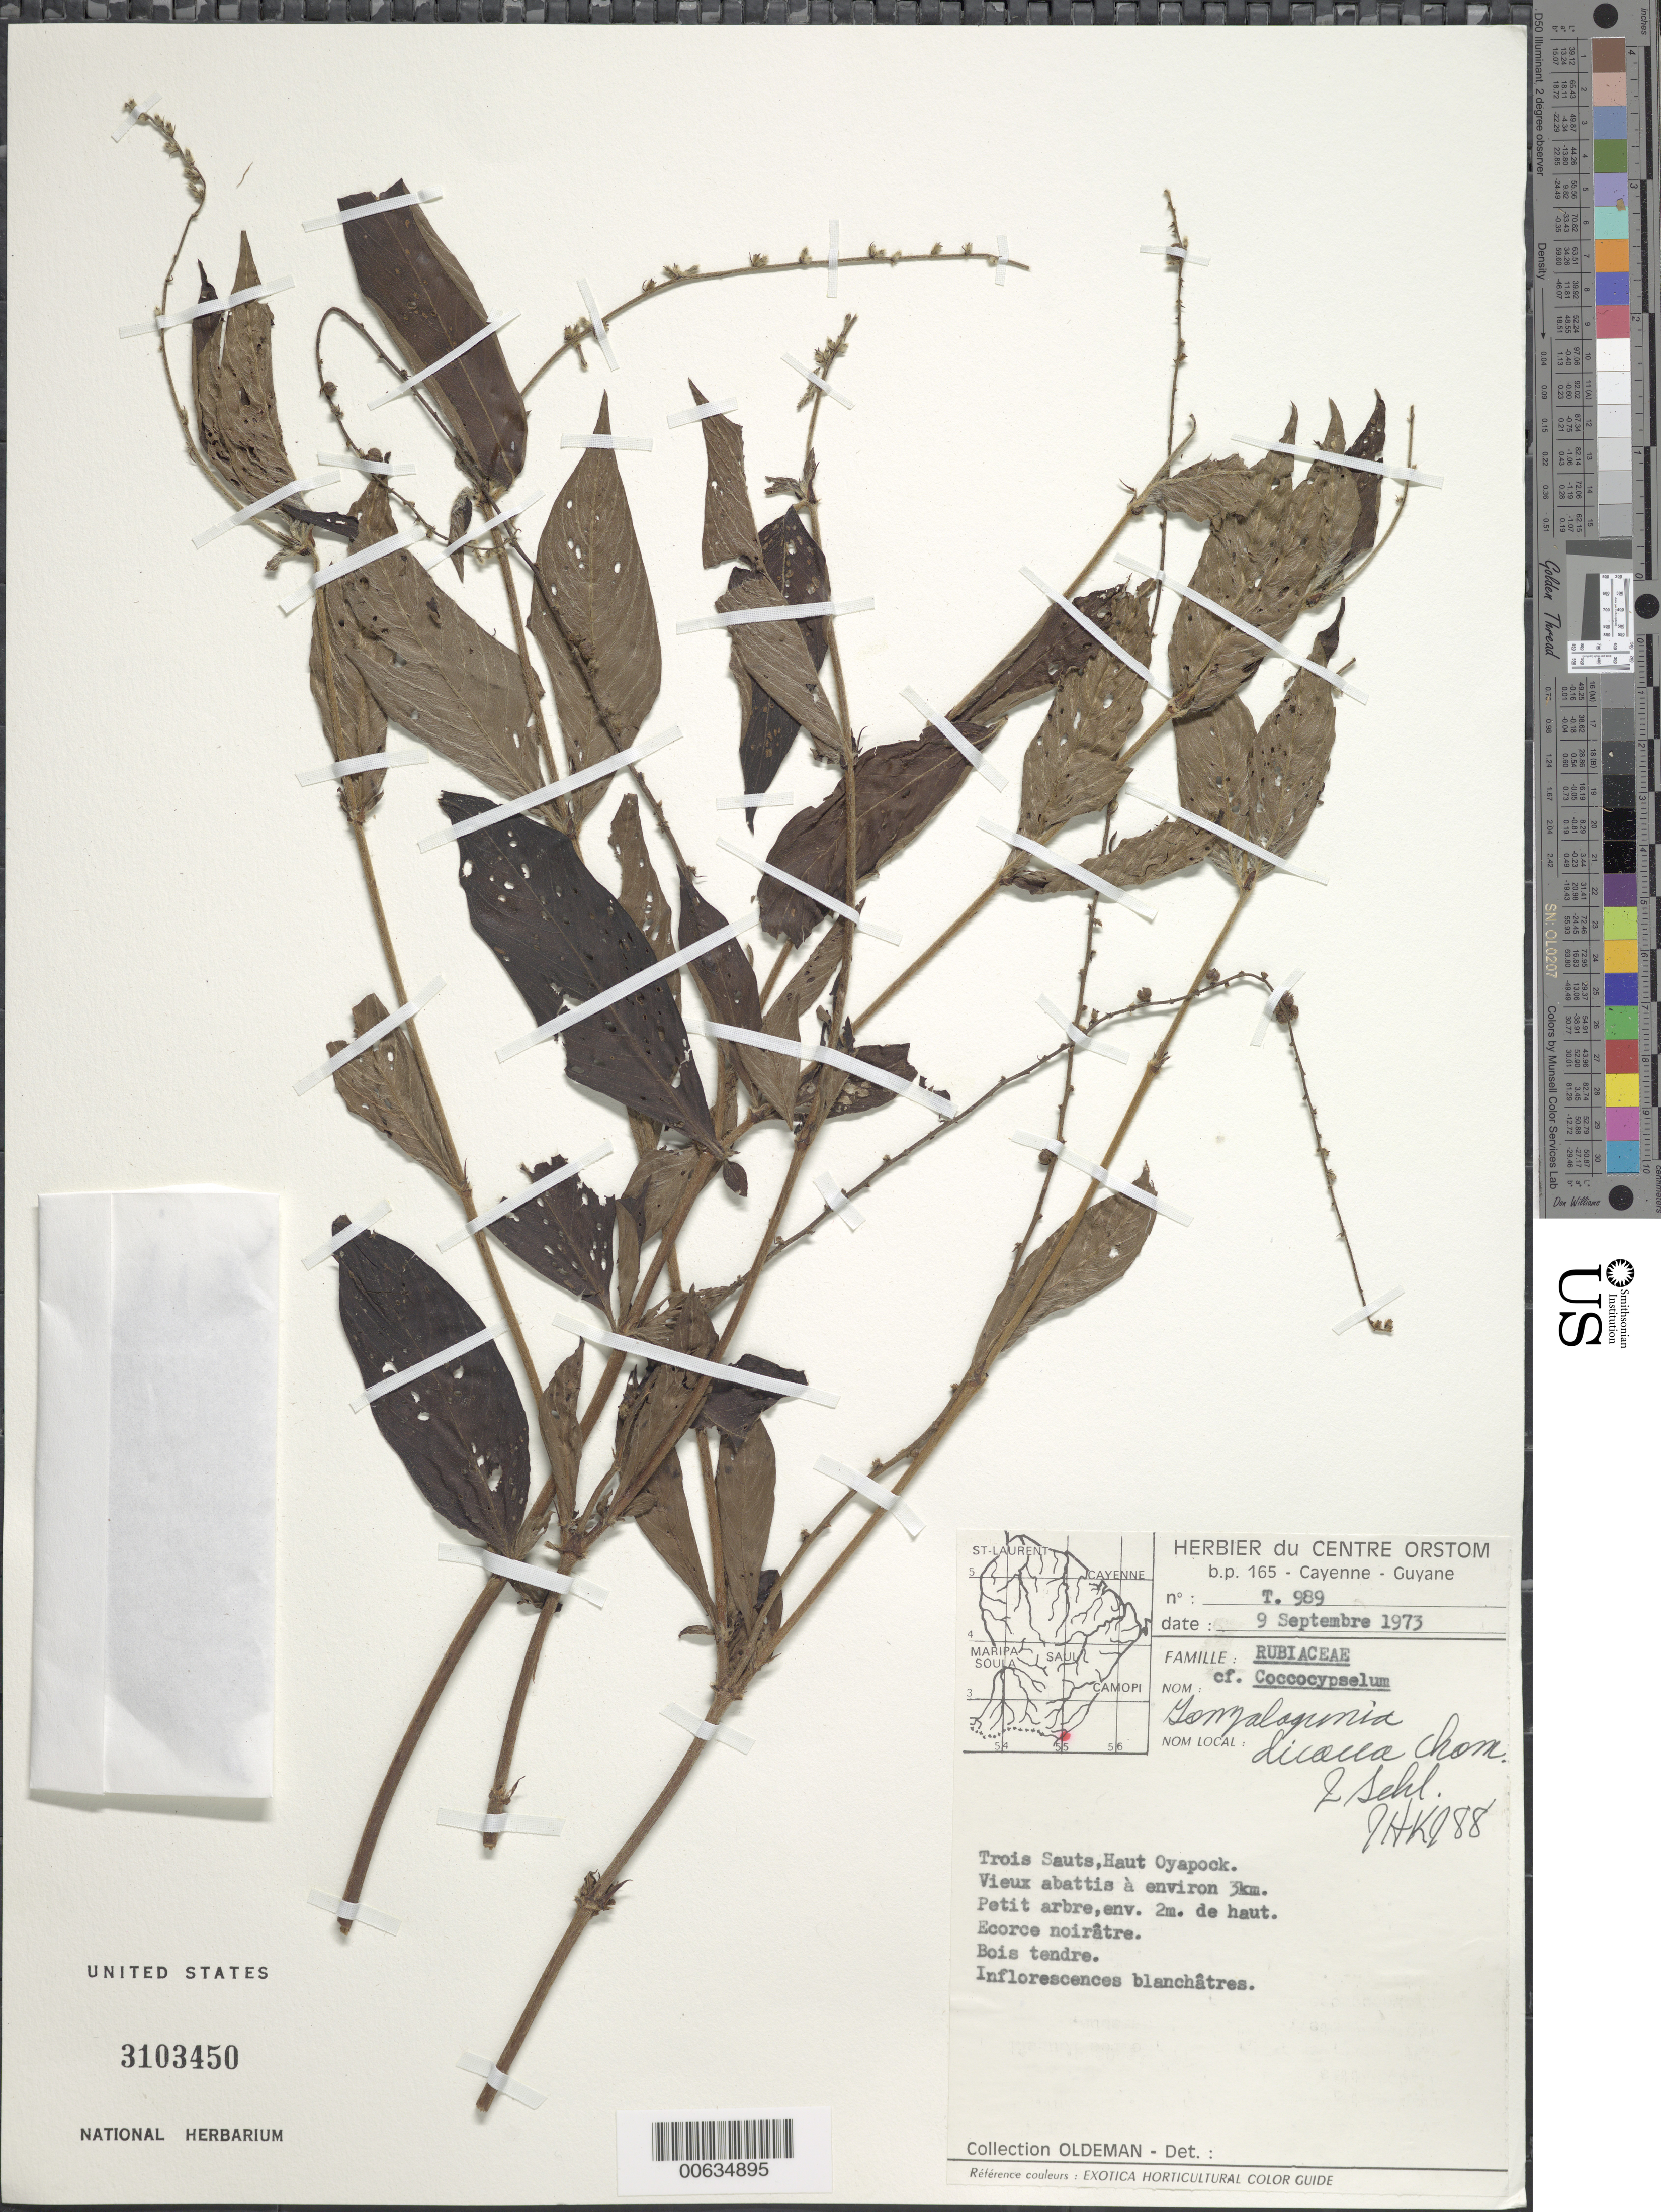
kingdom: Plantae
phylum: Tracheophyta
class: Magnoliopsida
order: Gentianales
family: Rubiaceae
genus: Gonzalagunia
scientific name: Gonzalagunia dicocca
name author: Cham. & Schltdl.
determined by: Kirkbride, J. H.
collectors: R. Oldeman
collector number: T 989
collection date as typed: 8-Sep-73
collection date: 1973-09-08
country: French Guiana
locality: Trois Sauts, Haut Oyapock, vieux abattis a environ 3 km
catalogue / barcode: US 3103450